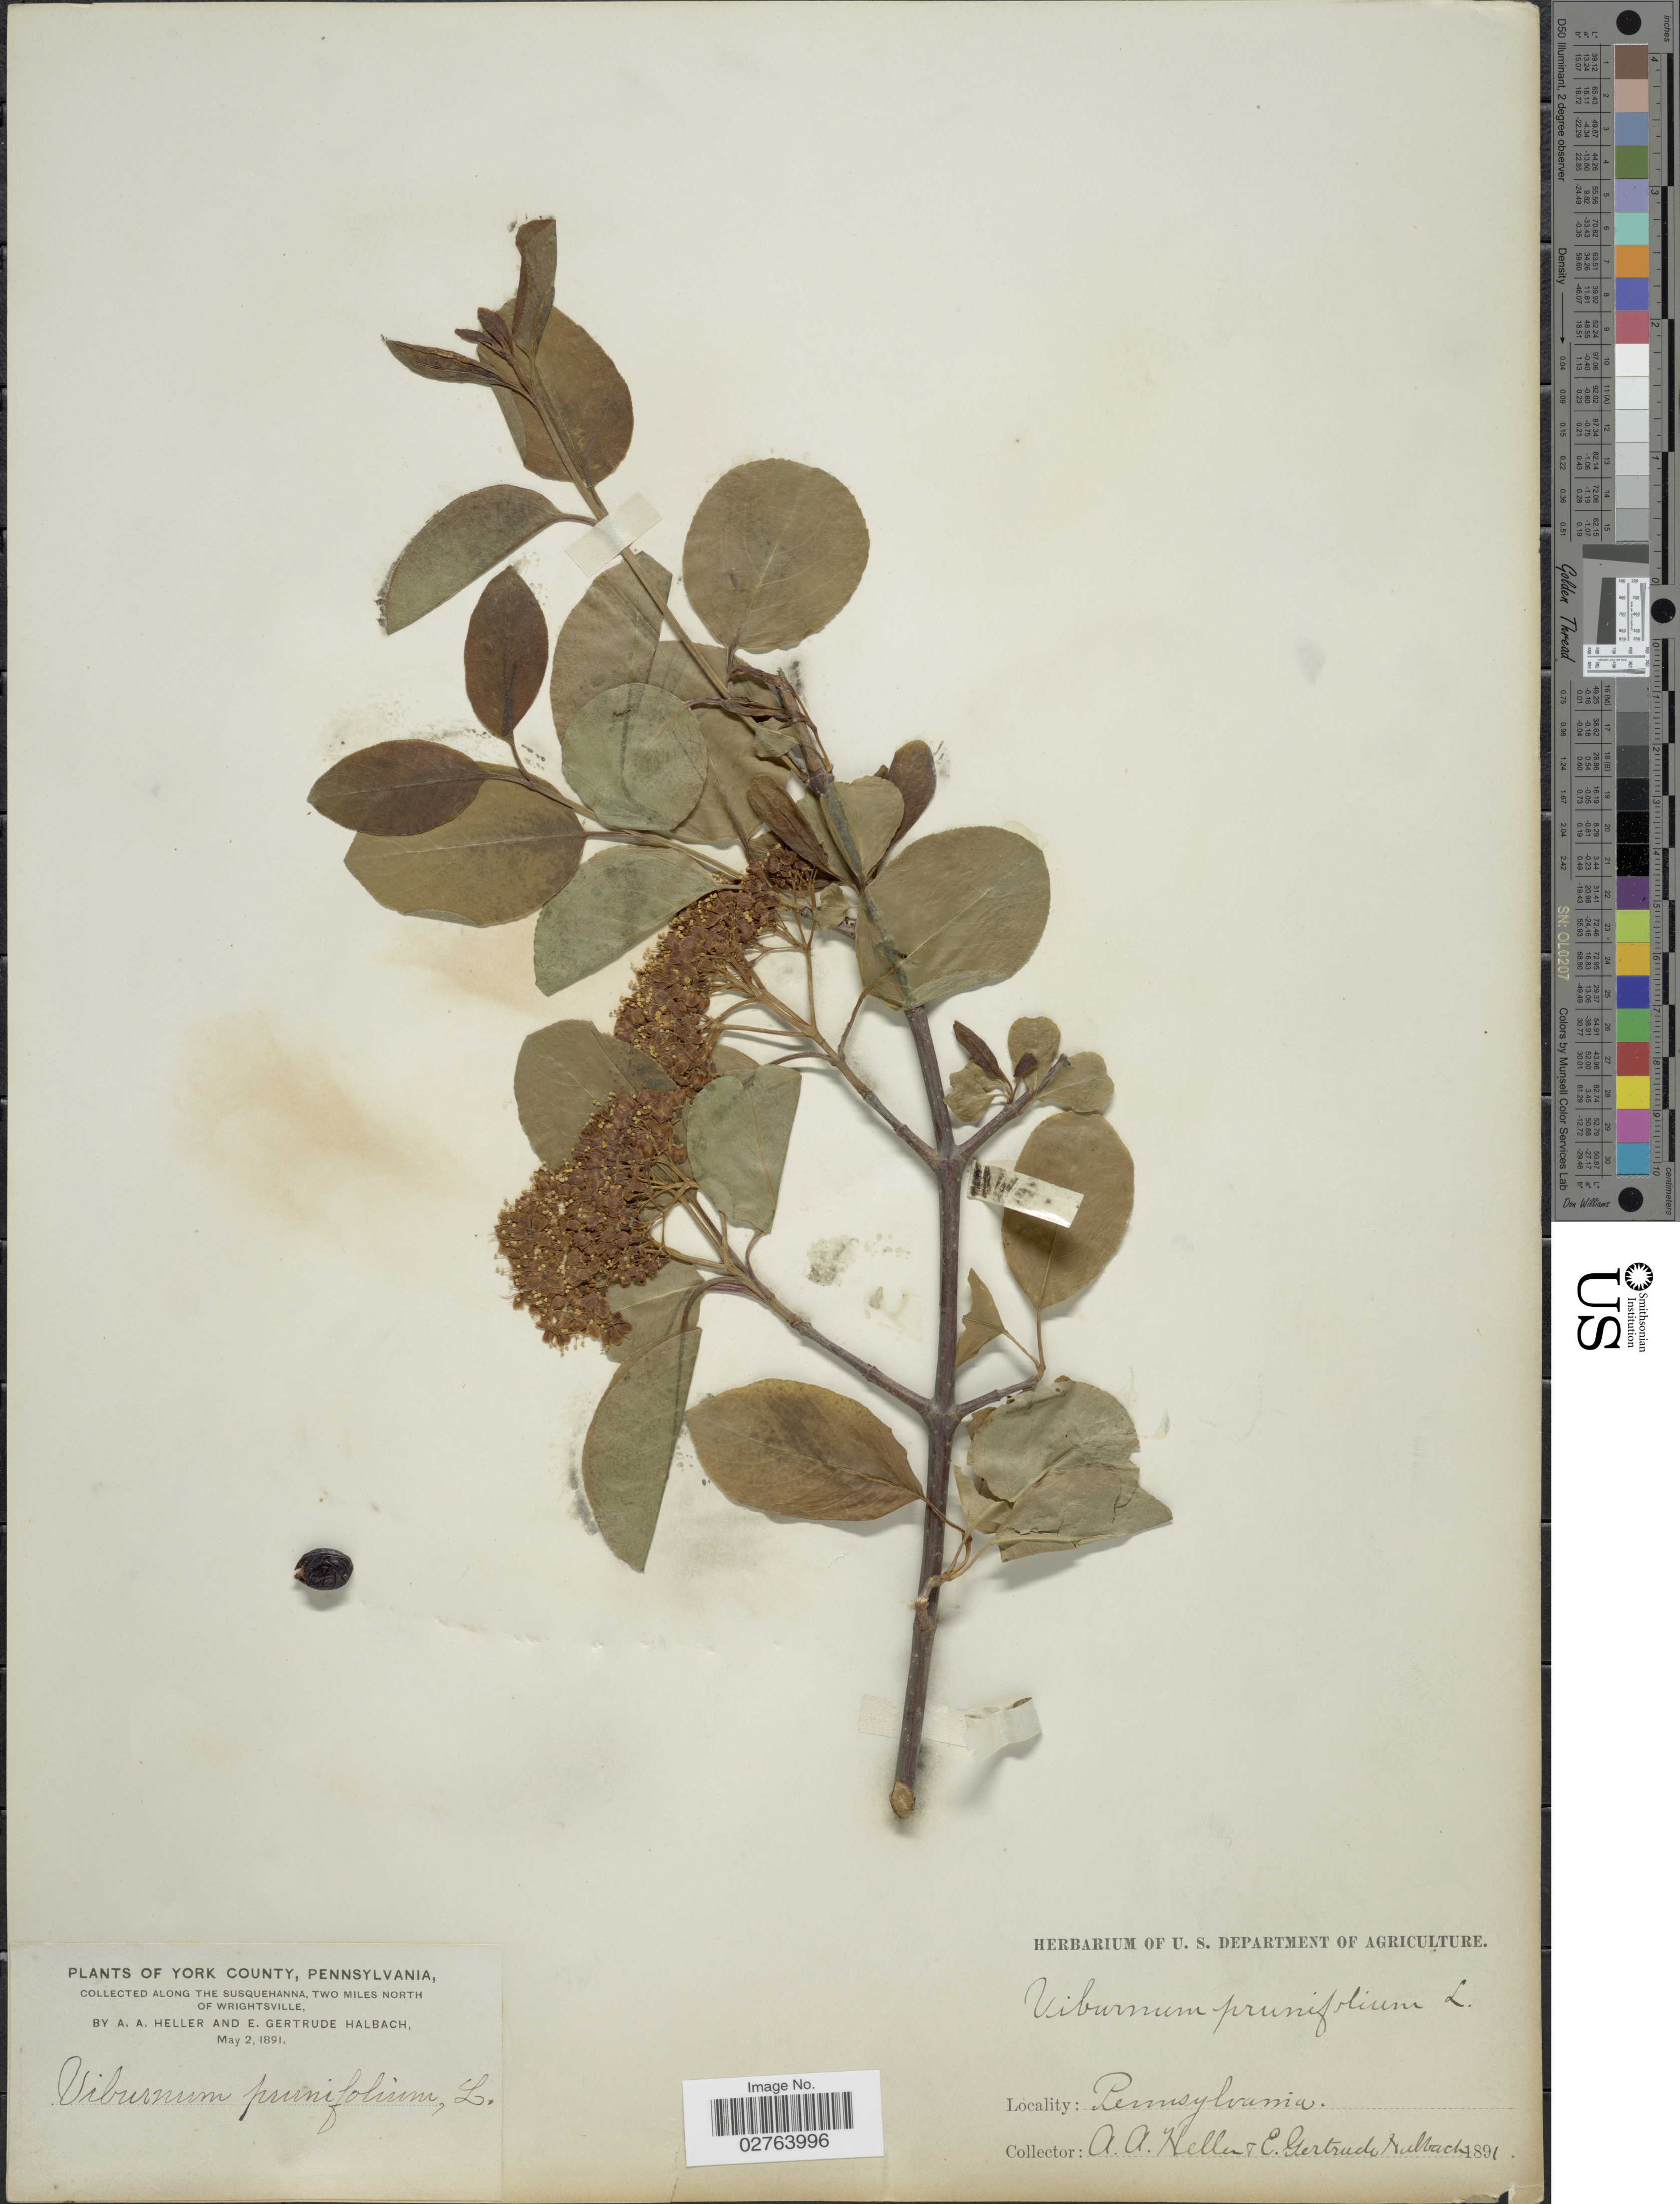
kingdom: Plantae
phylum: Tracheophyta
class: Magnoliopsida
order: Dipsacales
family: Viburnaceae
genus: Viburnum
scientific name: Viburnum prunifolium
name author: L.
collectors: A. A. Heller & E. G. Halbach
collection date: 1891-05-02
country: United States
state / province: Pennsylvania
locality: York County. Along the Susquehanna, two miles north of Wrightsville.